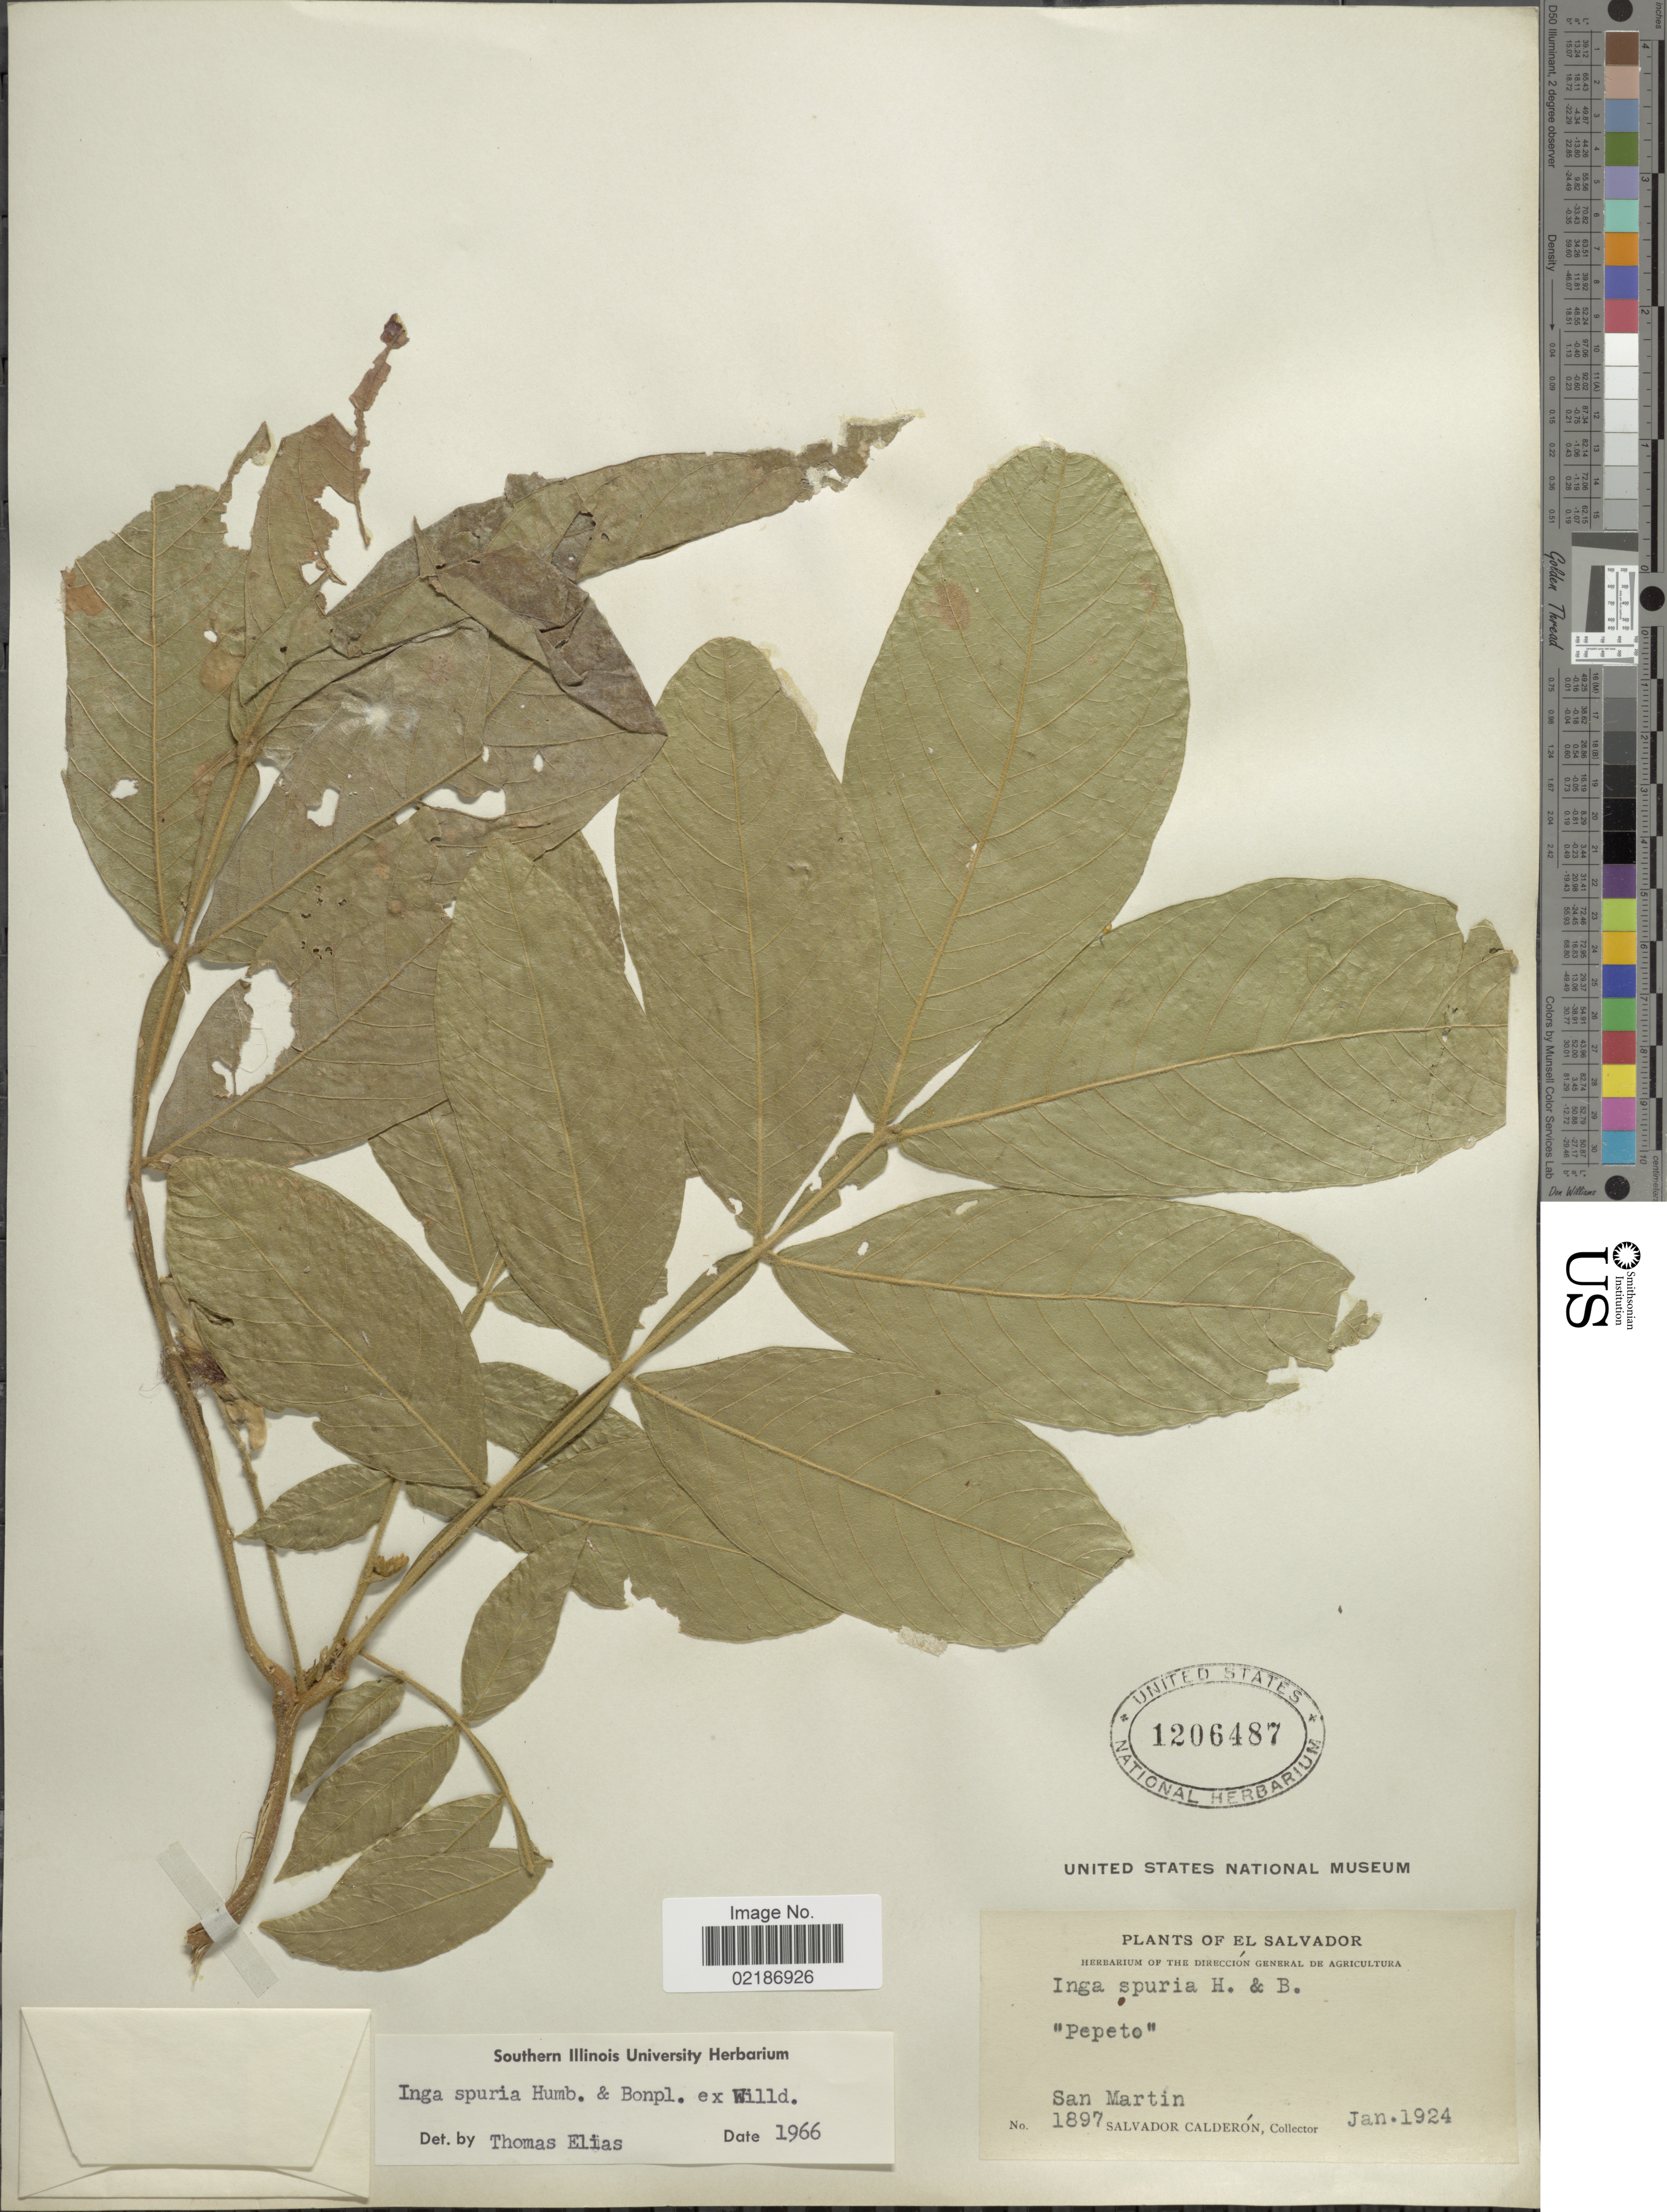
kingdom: Plantae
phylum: Tracheophyta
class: Magnoliopsida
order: Fabales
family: Fabaceae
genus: Inga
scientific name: Inga vera subsp. vera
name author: Willd.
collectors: S. Calderón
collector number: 1897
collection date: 1924-01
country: El Salvador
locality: San Martin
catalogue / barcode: US 1206487